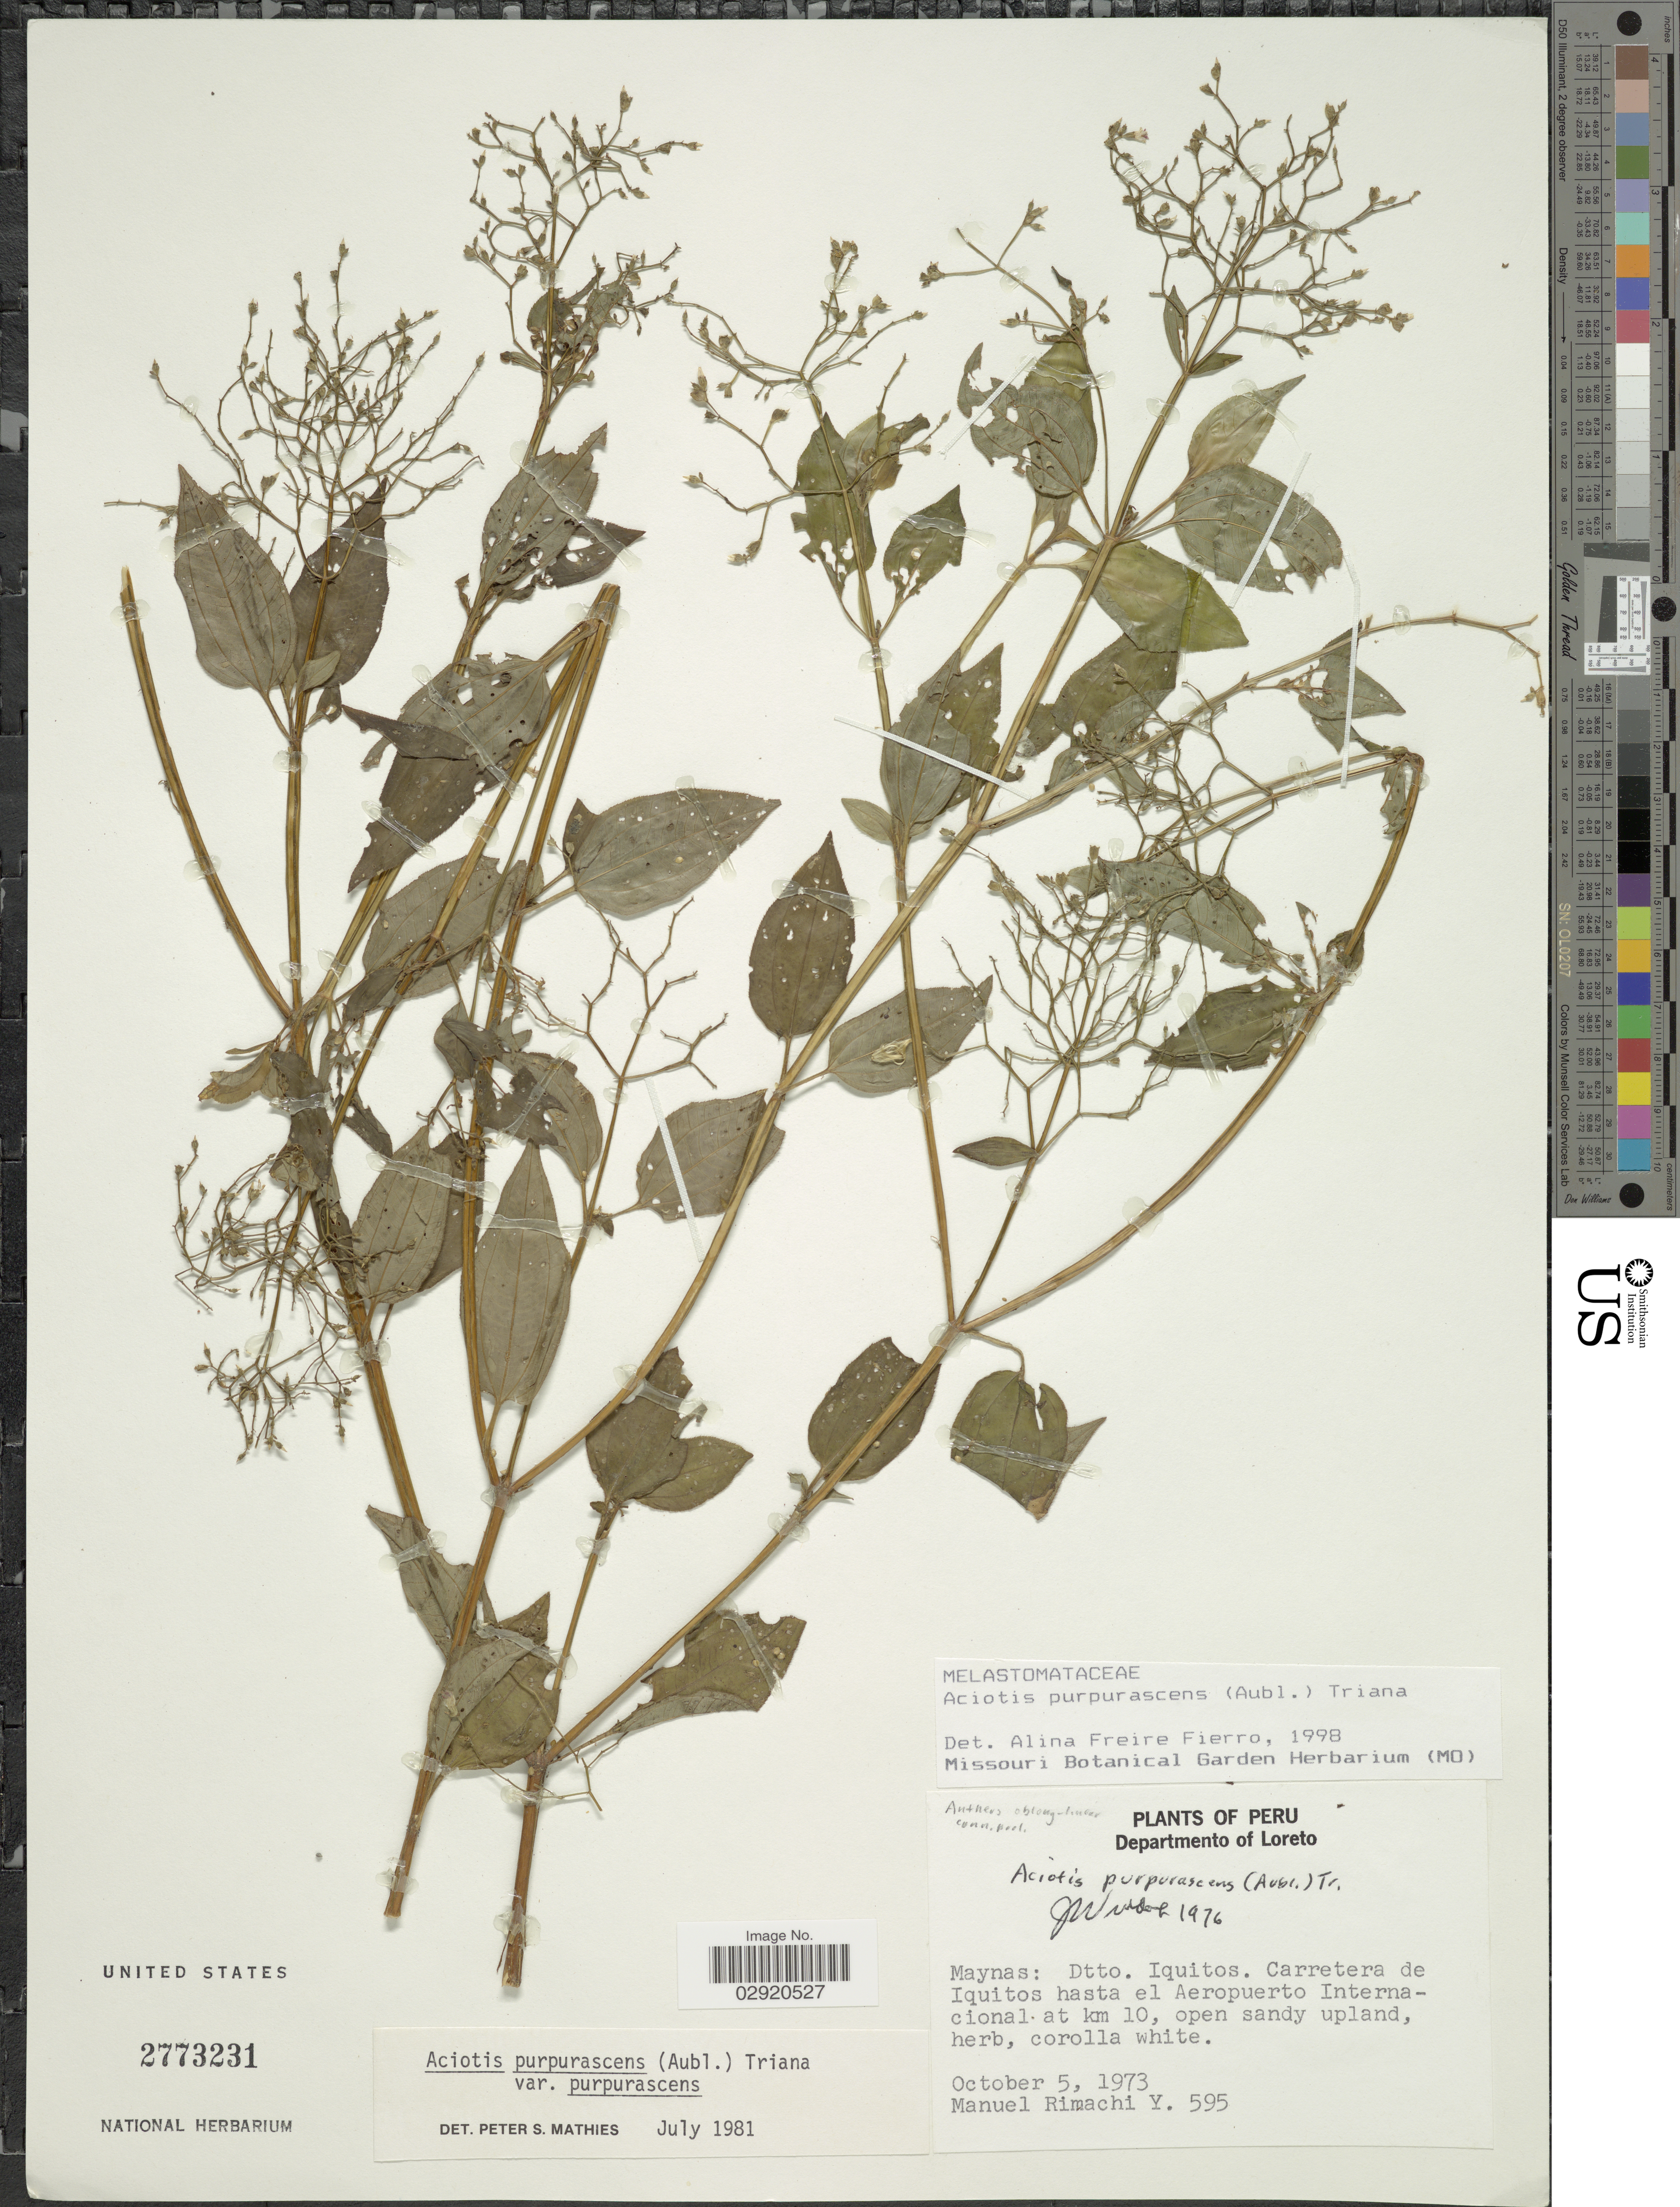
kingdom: Plantae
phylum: Tracheophyta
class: Magnoliopsida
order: Myrtales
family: Melastomataceae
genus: Aciotis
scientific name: Aciotis purpurascens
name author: (Aubl.) Triana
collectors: M. Rimachi Y.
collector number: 595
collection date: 1973-10-05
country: Peru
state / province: Loreto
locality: Departmento of Loreto. Maynas: Dtto. Iquitos. Carretera de Iquitos hasta el Aeropuerto Internacional at km 10.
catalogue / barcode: US 2773231